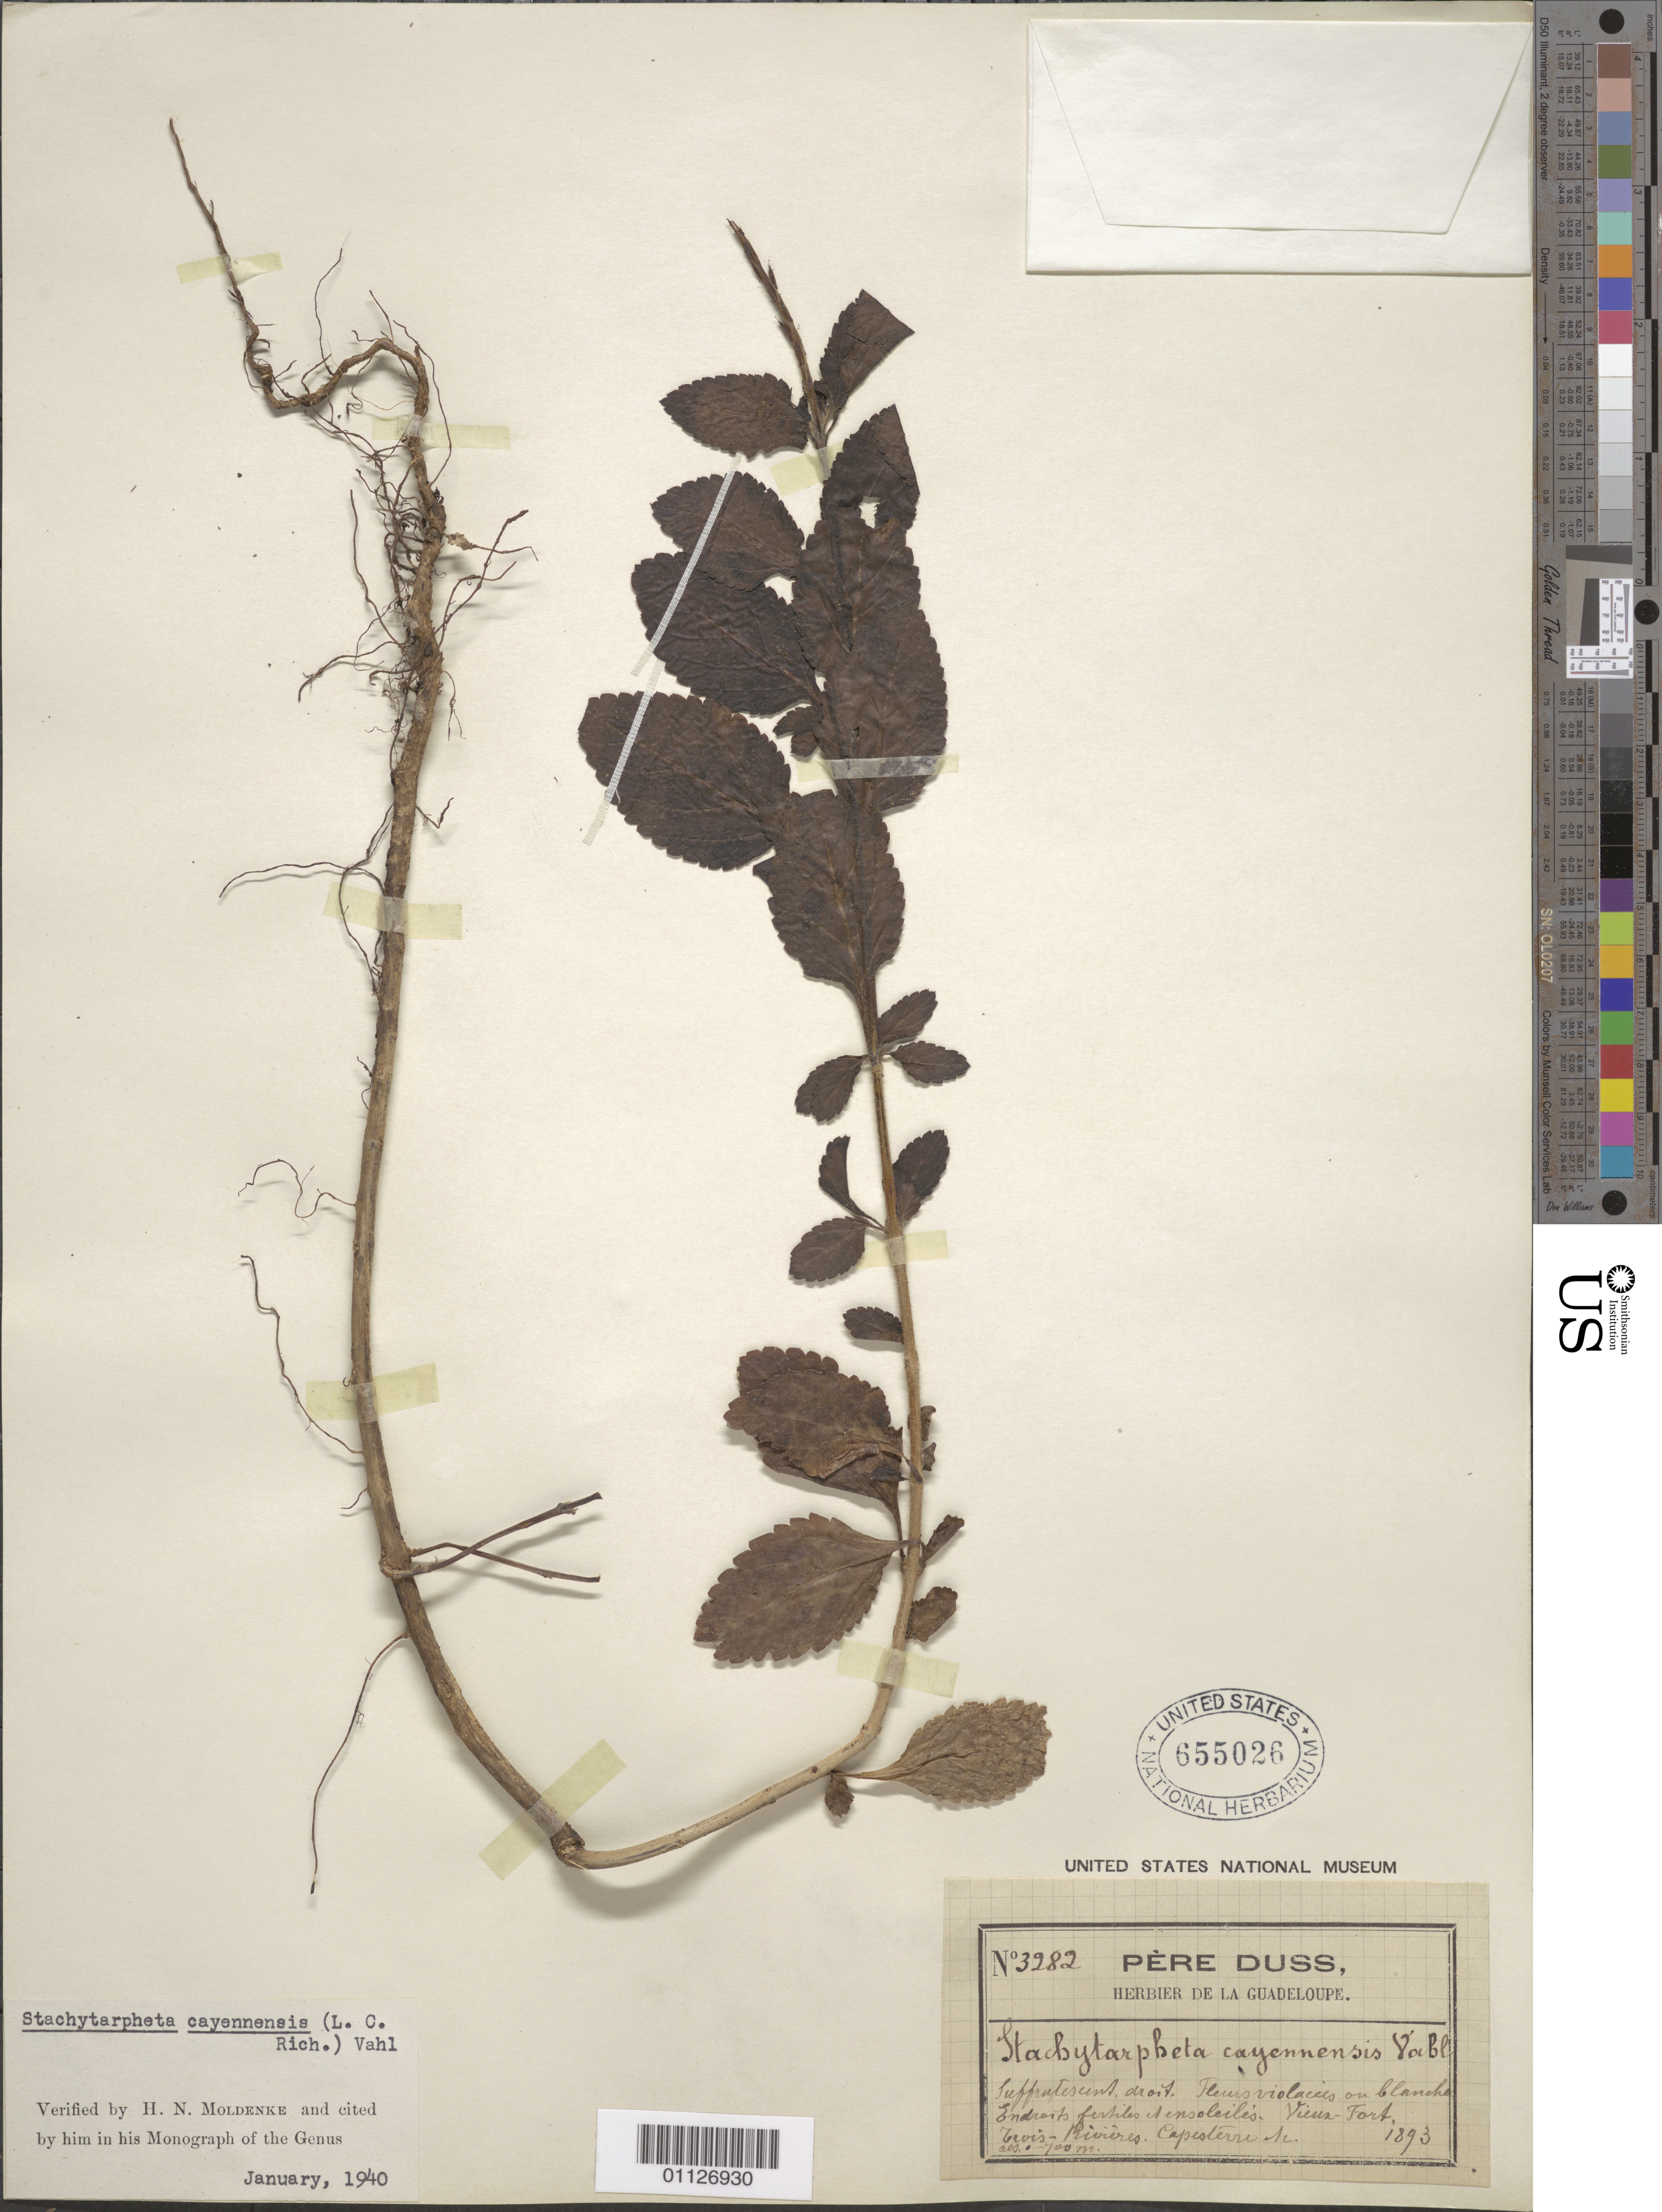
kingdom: Plantae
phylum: Tracheophyta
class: Magnoliopsida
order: Lamiales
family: Verbenaceae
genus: Stachytarpheta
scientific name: Stachytarpheta cayennensis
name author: (Rich.) Vahl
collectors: Herbier de la Guadeloupe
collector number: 3283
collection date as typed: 01 Jan 1893 to 31 Dec 1893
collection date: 1893-01-01/1893-12-31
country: Guadeloupe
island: Basse Terre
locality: Vieux-Fort, Trois-Rivières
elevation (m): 700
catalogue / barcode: US 655026